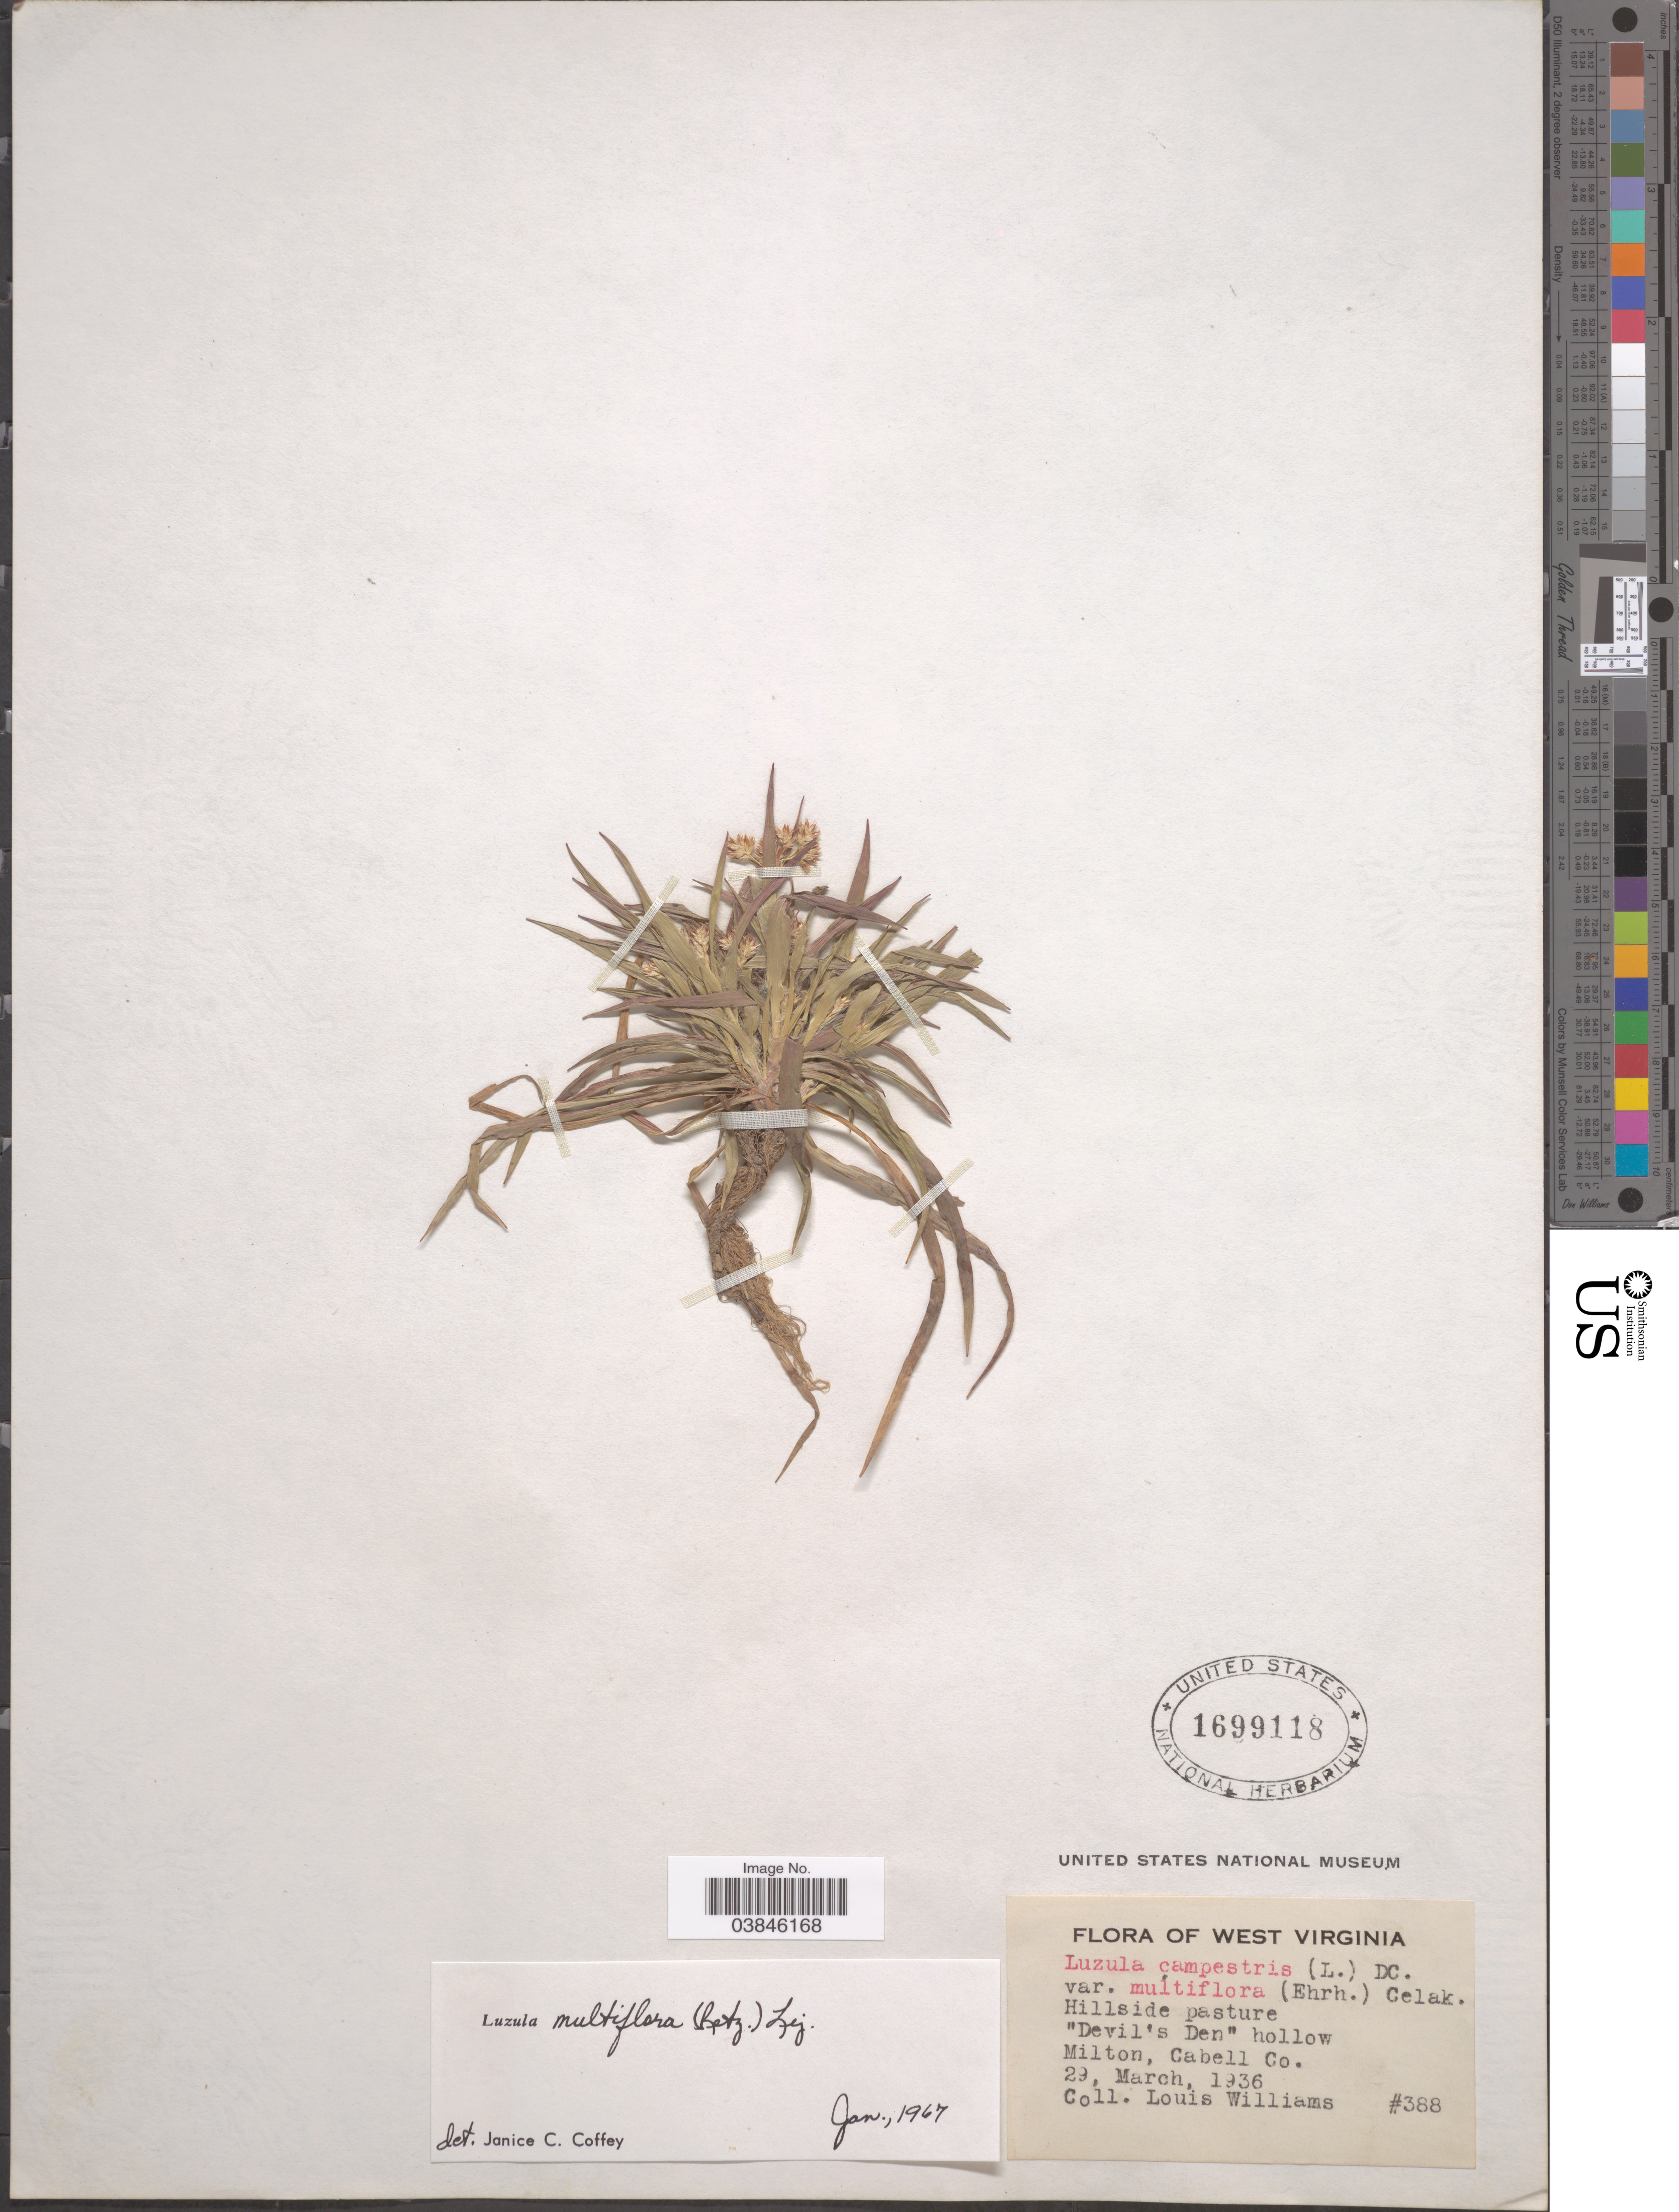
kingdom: Plantae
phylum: Tracheophyta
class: Liliopsida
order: Poales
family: Juncaceae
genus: Luzula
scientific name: Luzula multiflora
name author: (Ehrh.) Lej.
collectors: L. O. Williams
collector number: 388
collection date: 1936-03-29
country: United States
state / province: West Virginia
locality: Devil's Den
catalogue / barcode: US 1699118